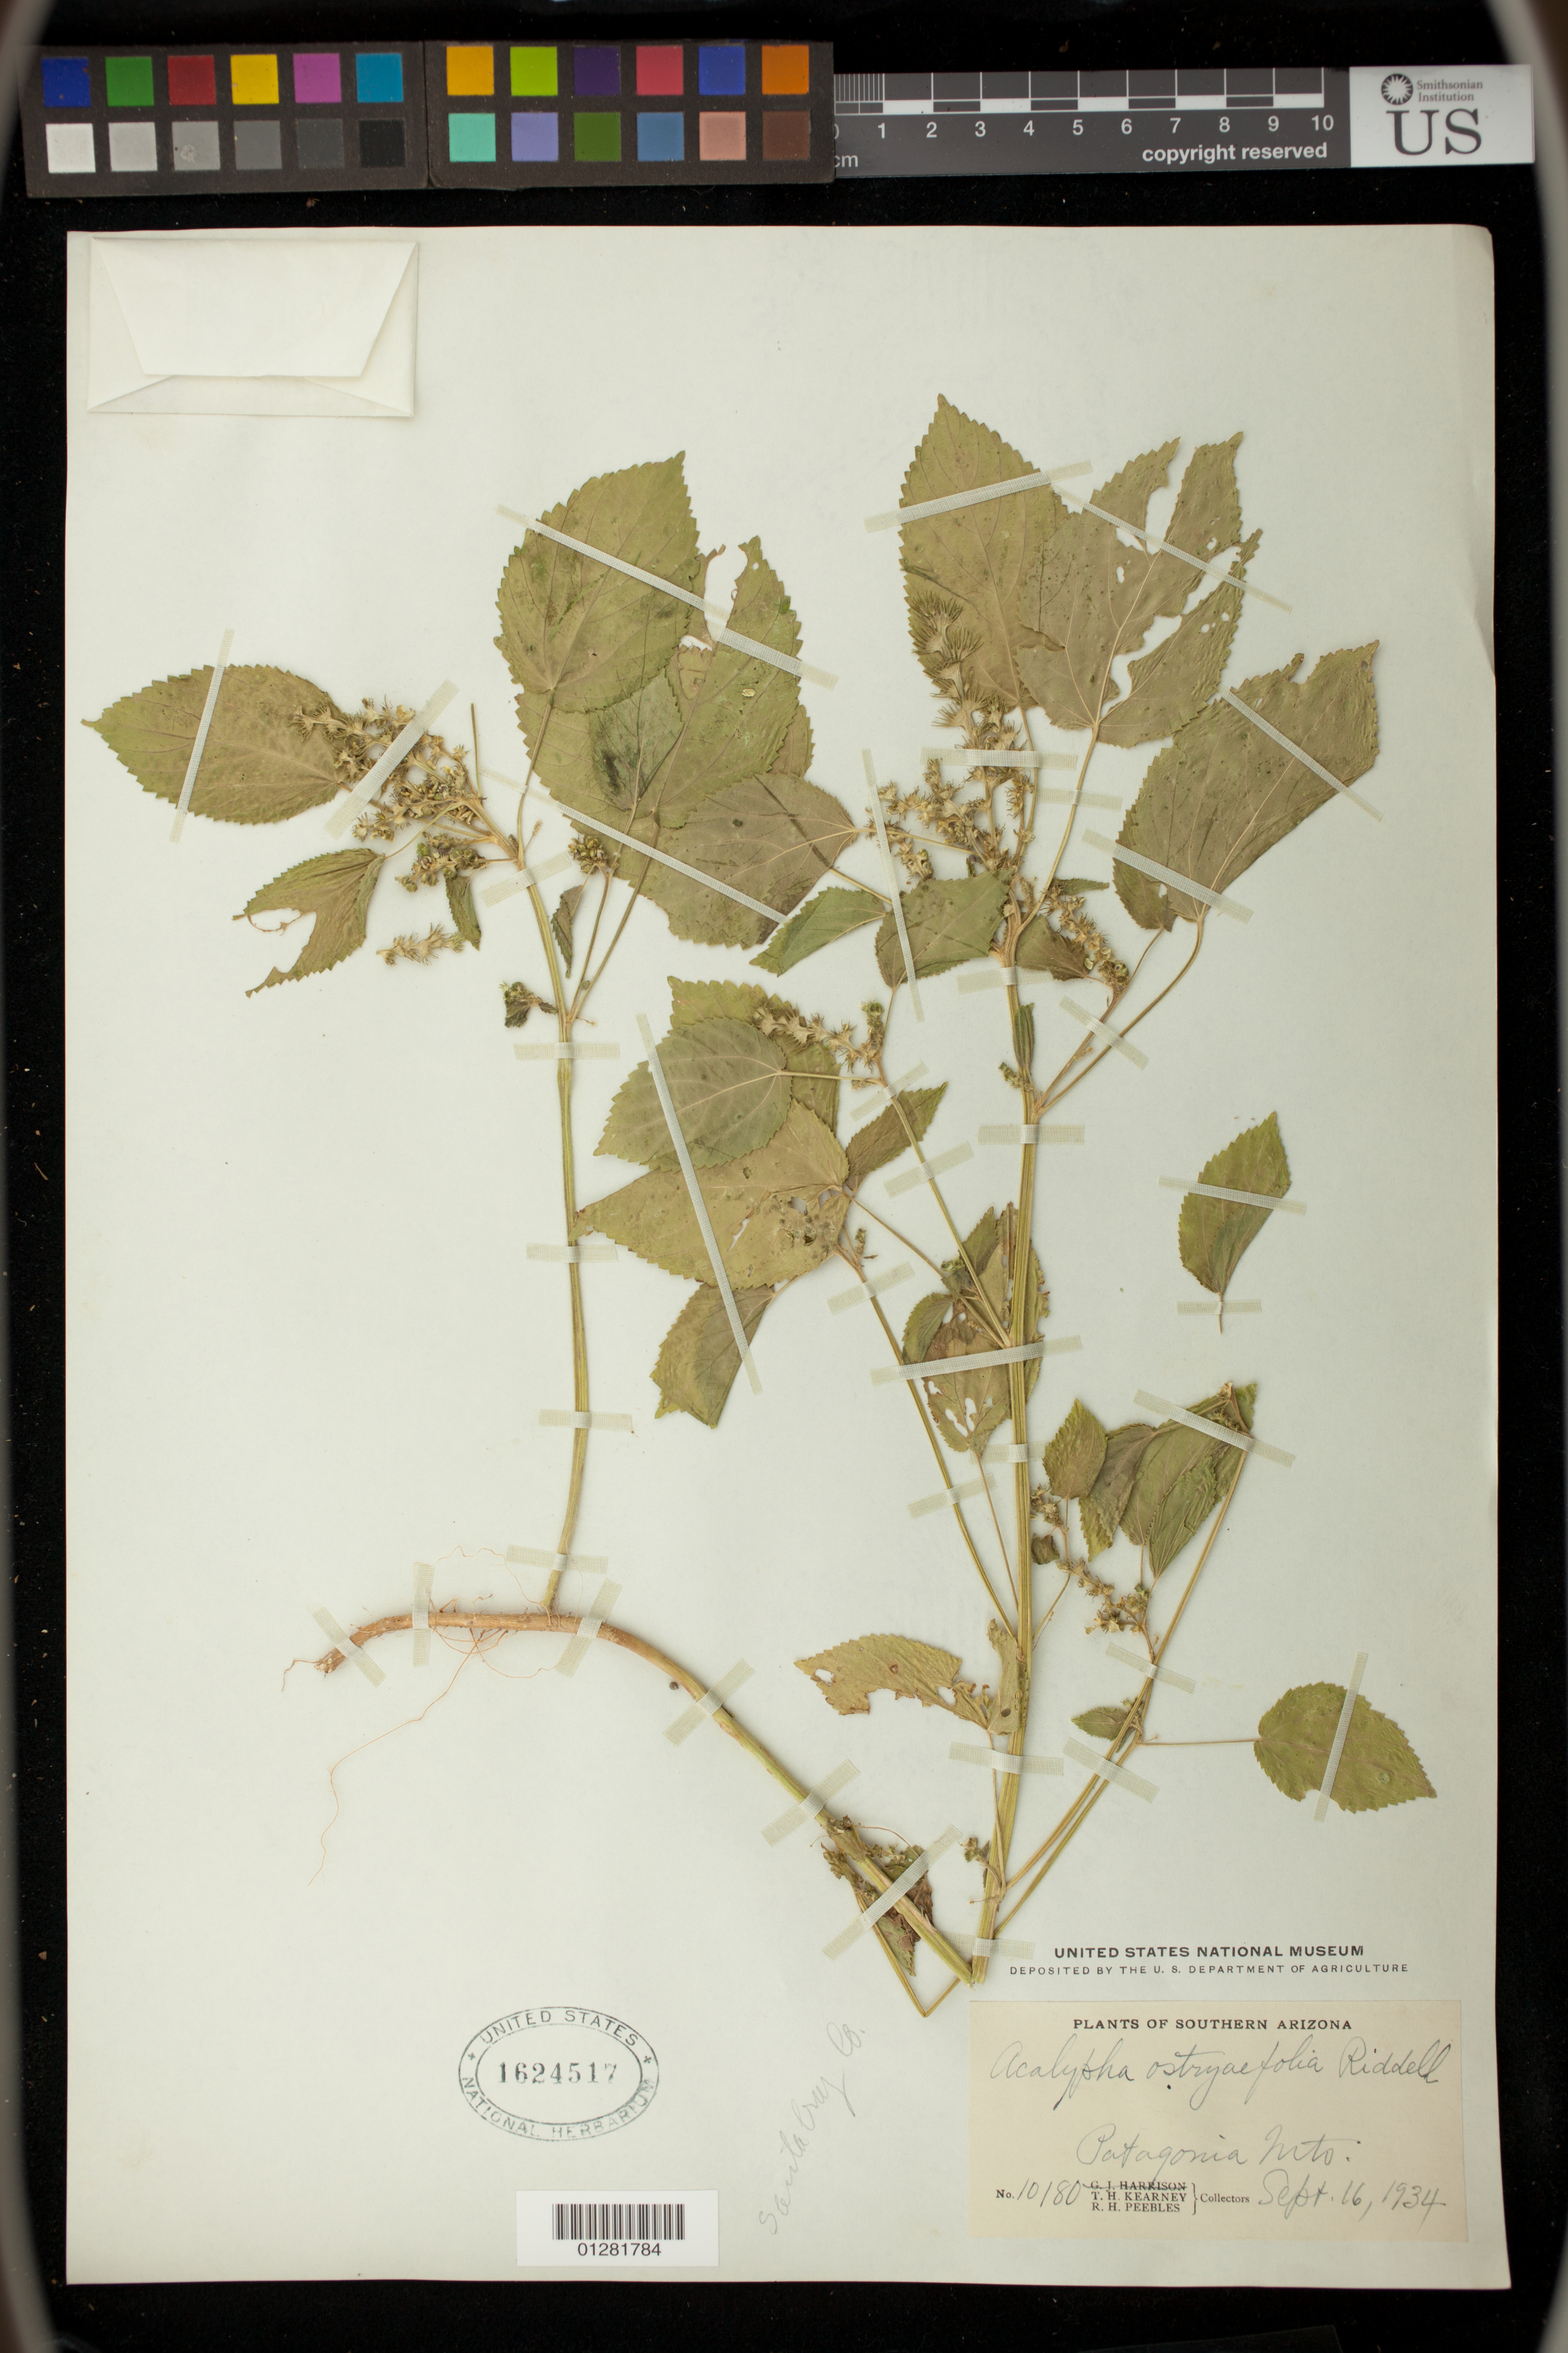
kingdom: Plantae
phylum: Tracheophyta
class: Magnoliopsida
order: Malpighiales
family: Euphorbiaceae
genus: Acalypha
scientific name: Acalypha ostryifolia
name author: Ridd.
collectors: T. H. Kearney & R. H. Peebles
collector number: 10180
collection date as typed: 16 Sep 1934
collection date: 1934-09-16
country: United States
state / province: Arizona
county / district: Santa Cruz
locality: Patagonia mts.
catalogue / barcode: US 1624517